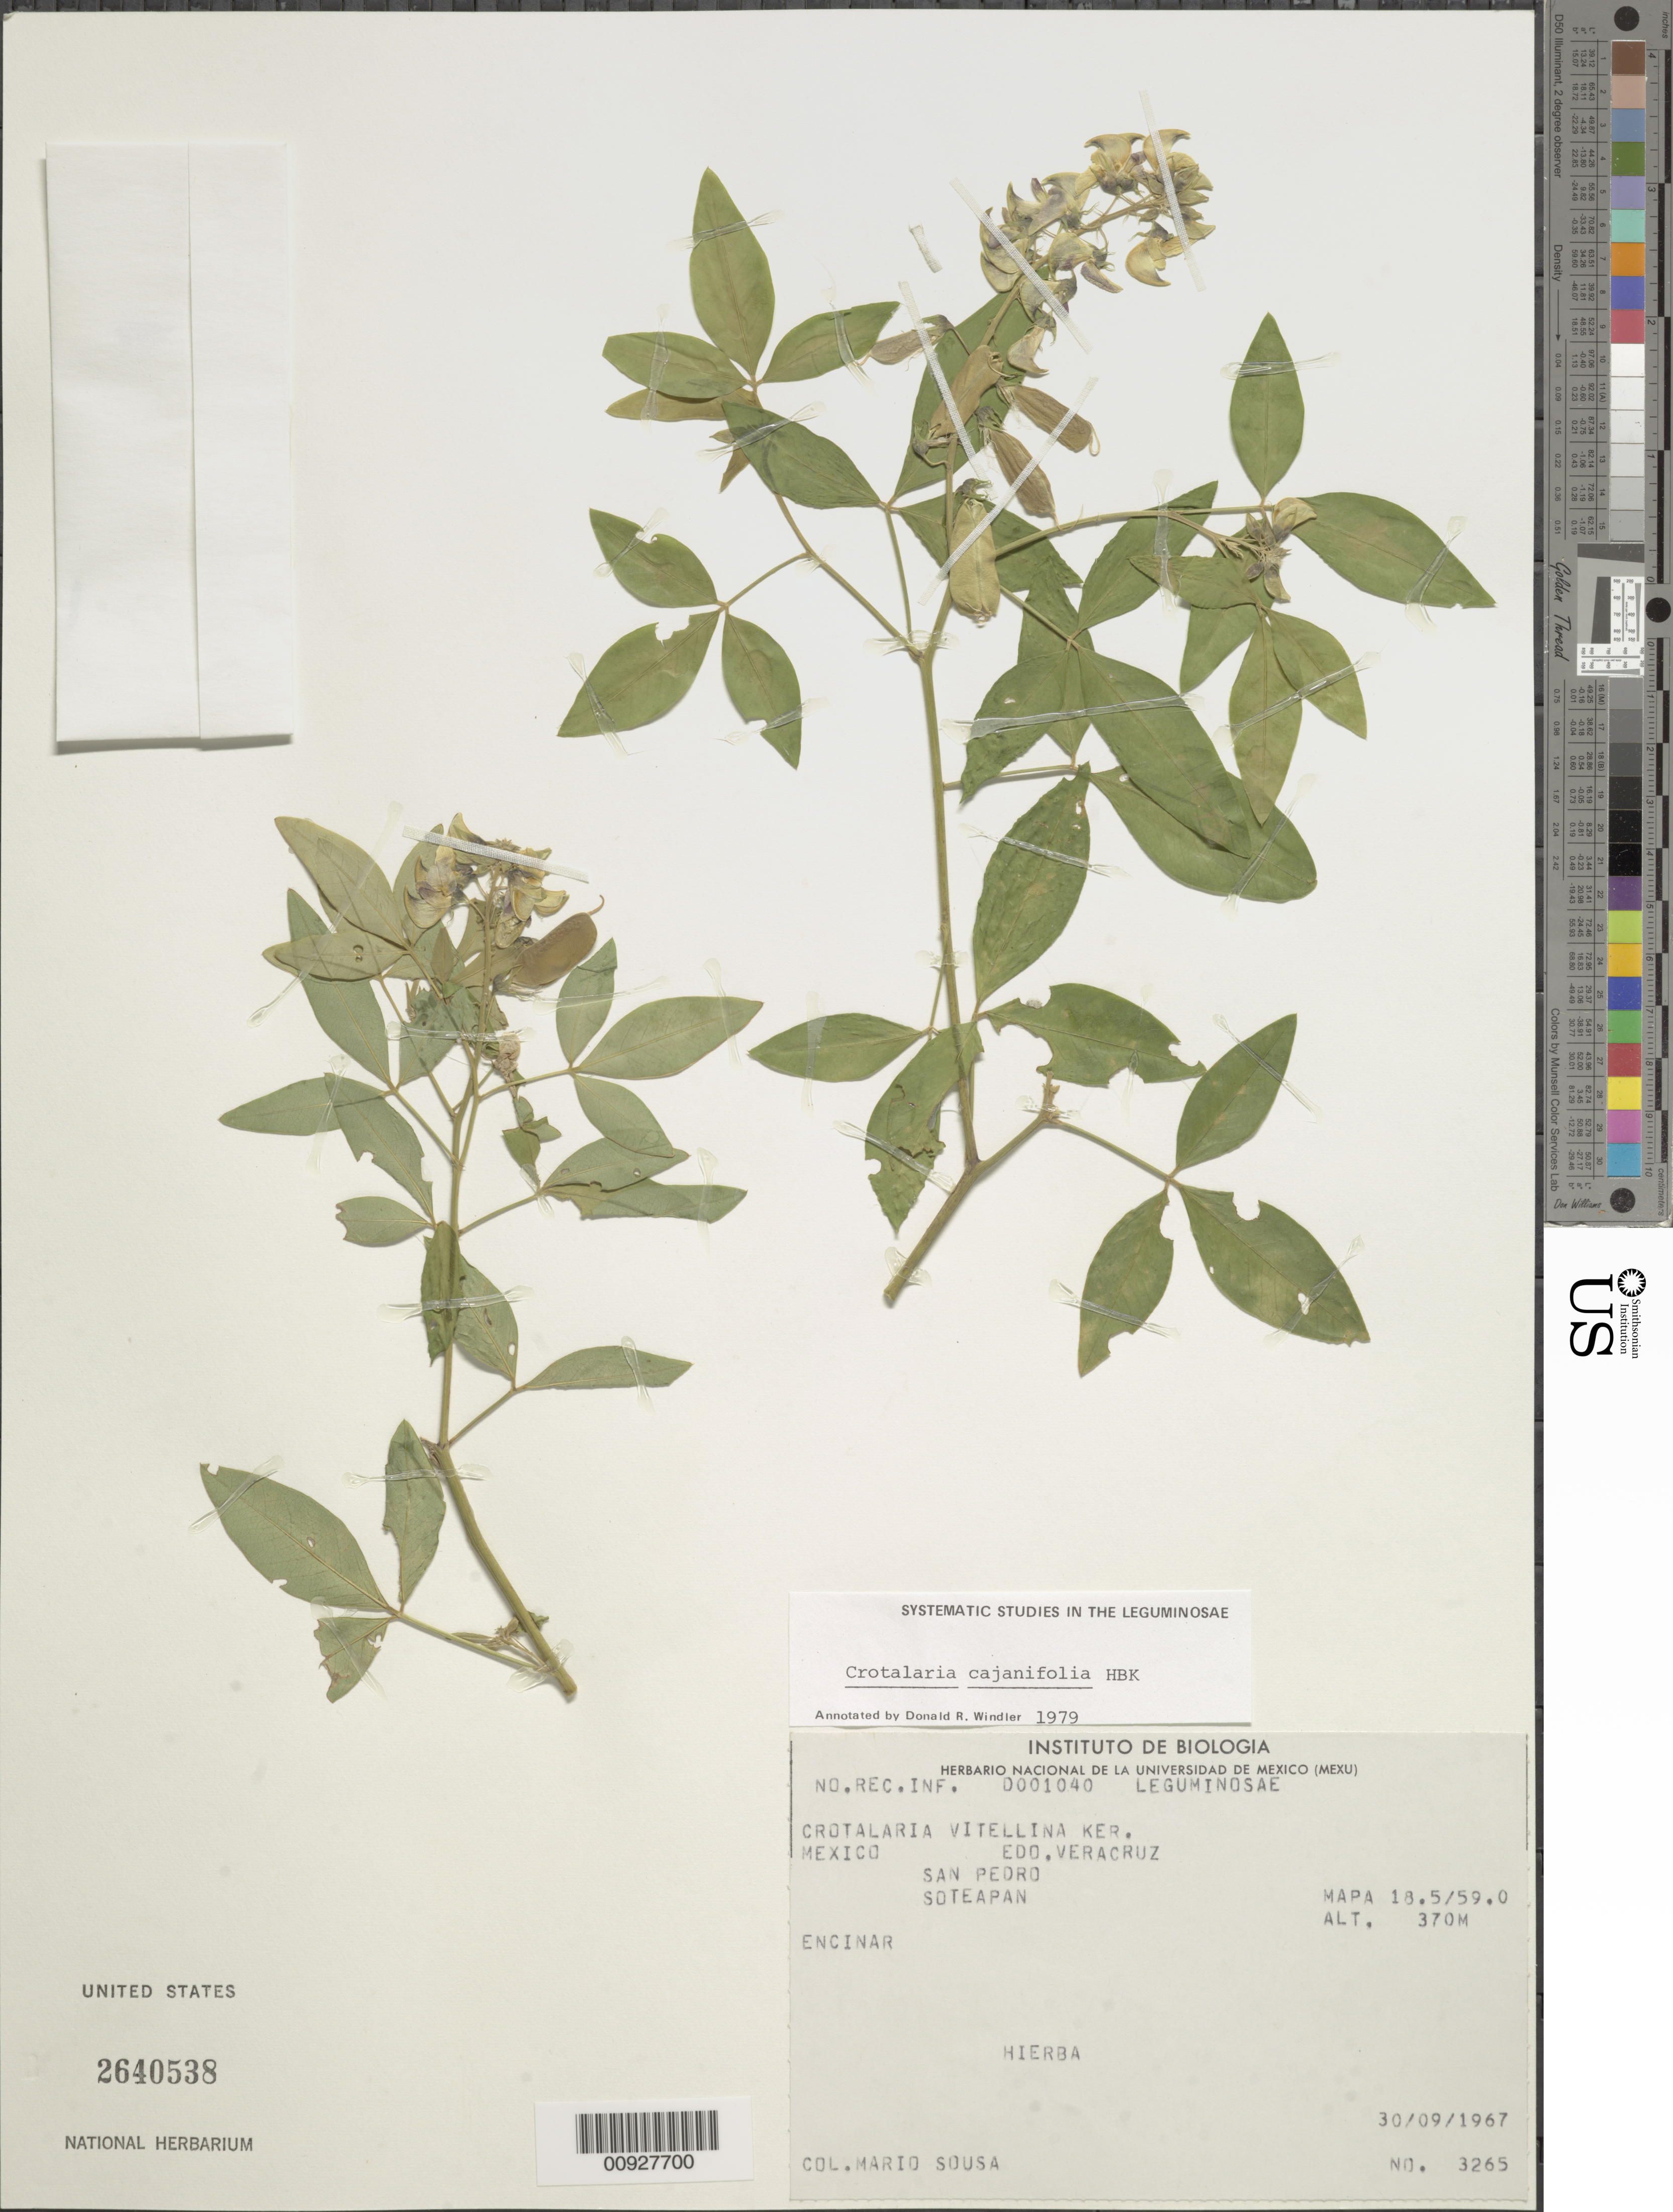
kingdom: Plantae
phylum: Tracheophyta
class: Magnoliopsida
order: Fabales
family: Fabaceae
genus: Crotalaria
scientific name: Crotalaria cajanifolia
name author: Kunth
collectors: M. Sousa S.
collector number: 3265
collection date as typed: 30 Sep 1967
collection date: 1967-09-30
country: Mexico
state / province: Veracruz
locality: Edo. Veracruz, San Pedro, Soteapan. Mapa 18.5/59.0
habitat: Encinar.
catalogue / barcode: US 2640538